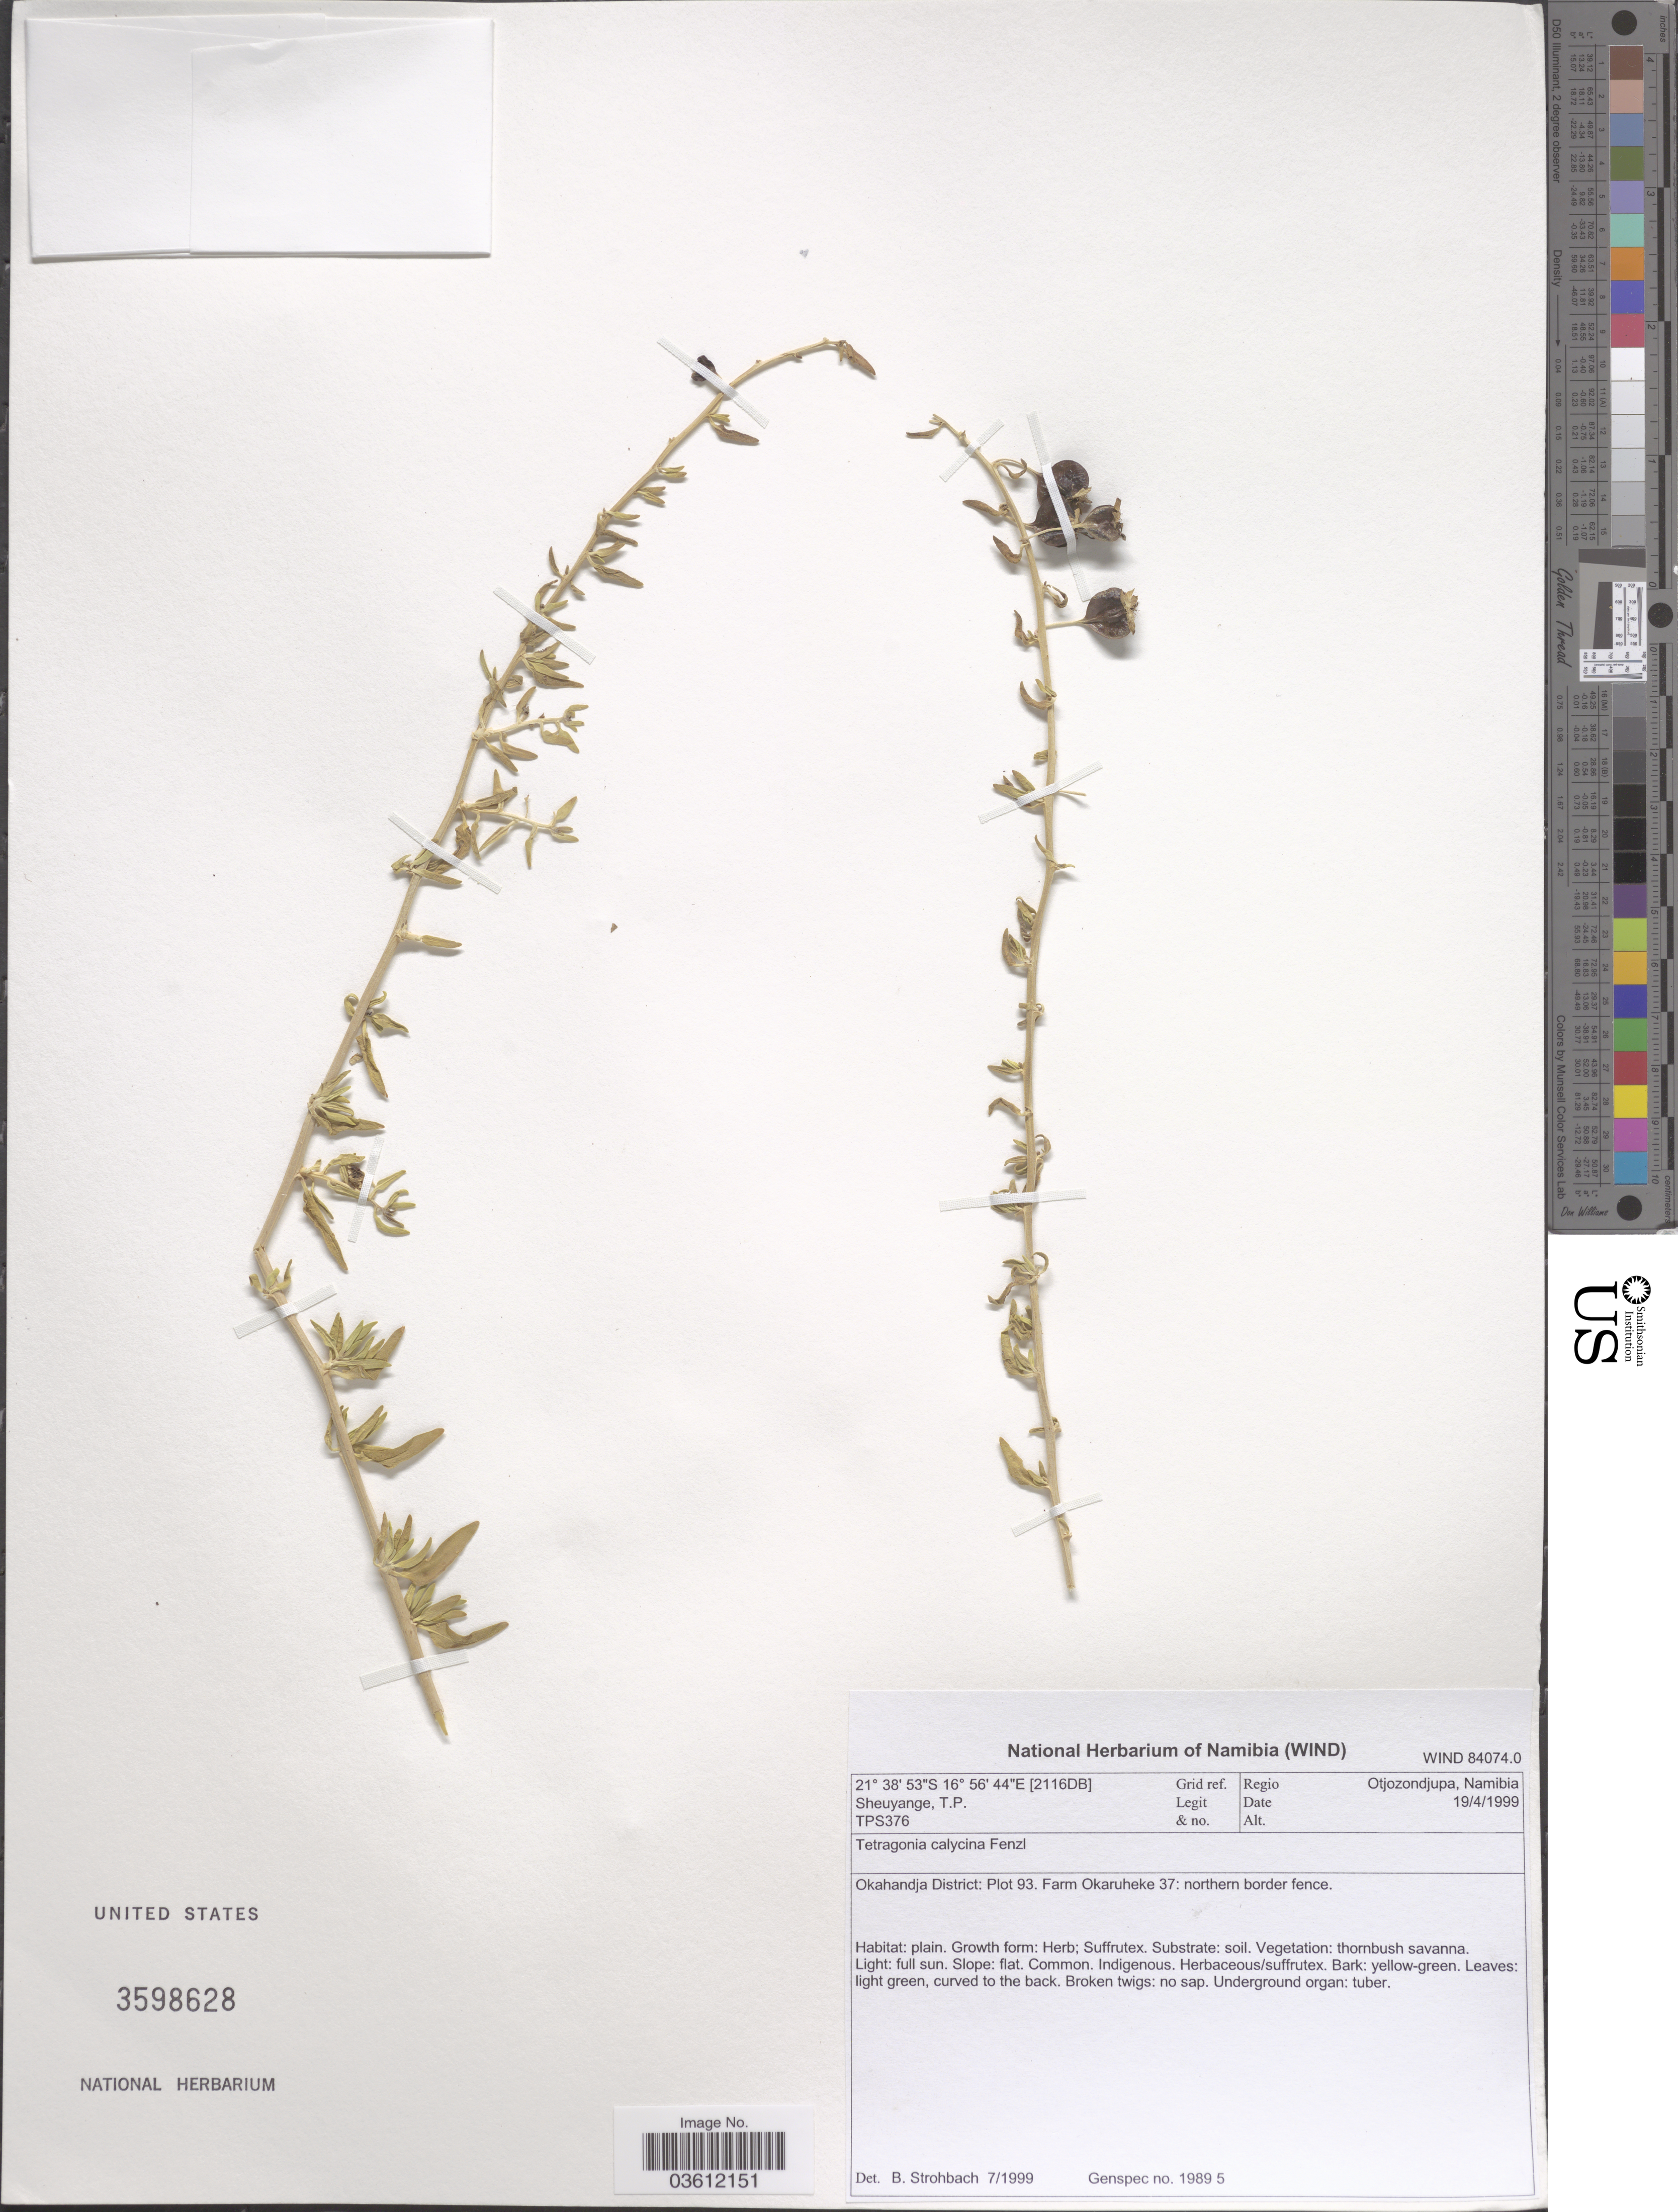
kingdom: Plantae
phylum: Tracheophyta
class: Magnoliopsida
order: Caryophyllales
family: Aizoaceae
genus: Tetragonia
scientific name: Tetragonia calycina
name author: Fenzl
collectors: T. Sheuyange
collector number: TPS376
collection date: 1999-04-19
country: Namibia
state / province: Otjozondjupa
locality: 2116DB Grid ref. Okahandja District: Plot 93. Farm Okaruheke 37: northern border fence.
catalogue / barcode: US 3598628